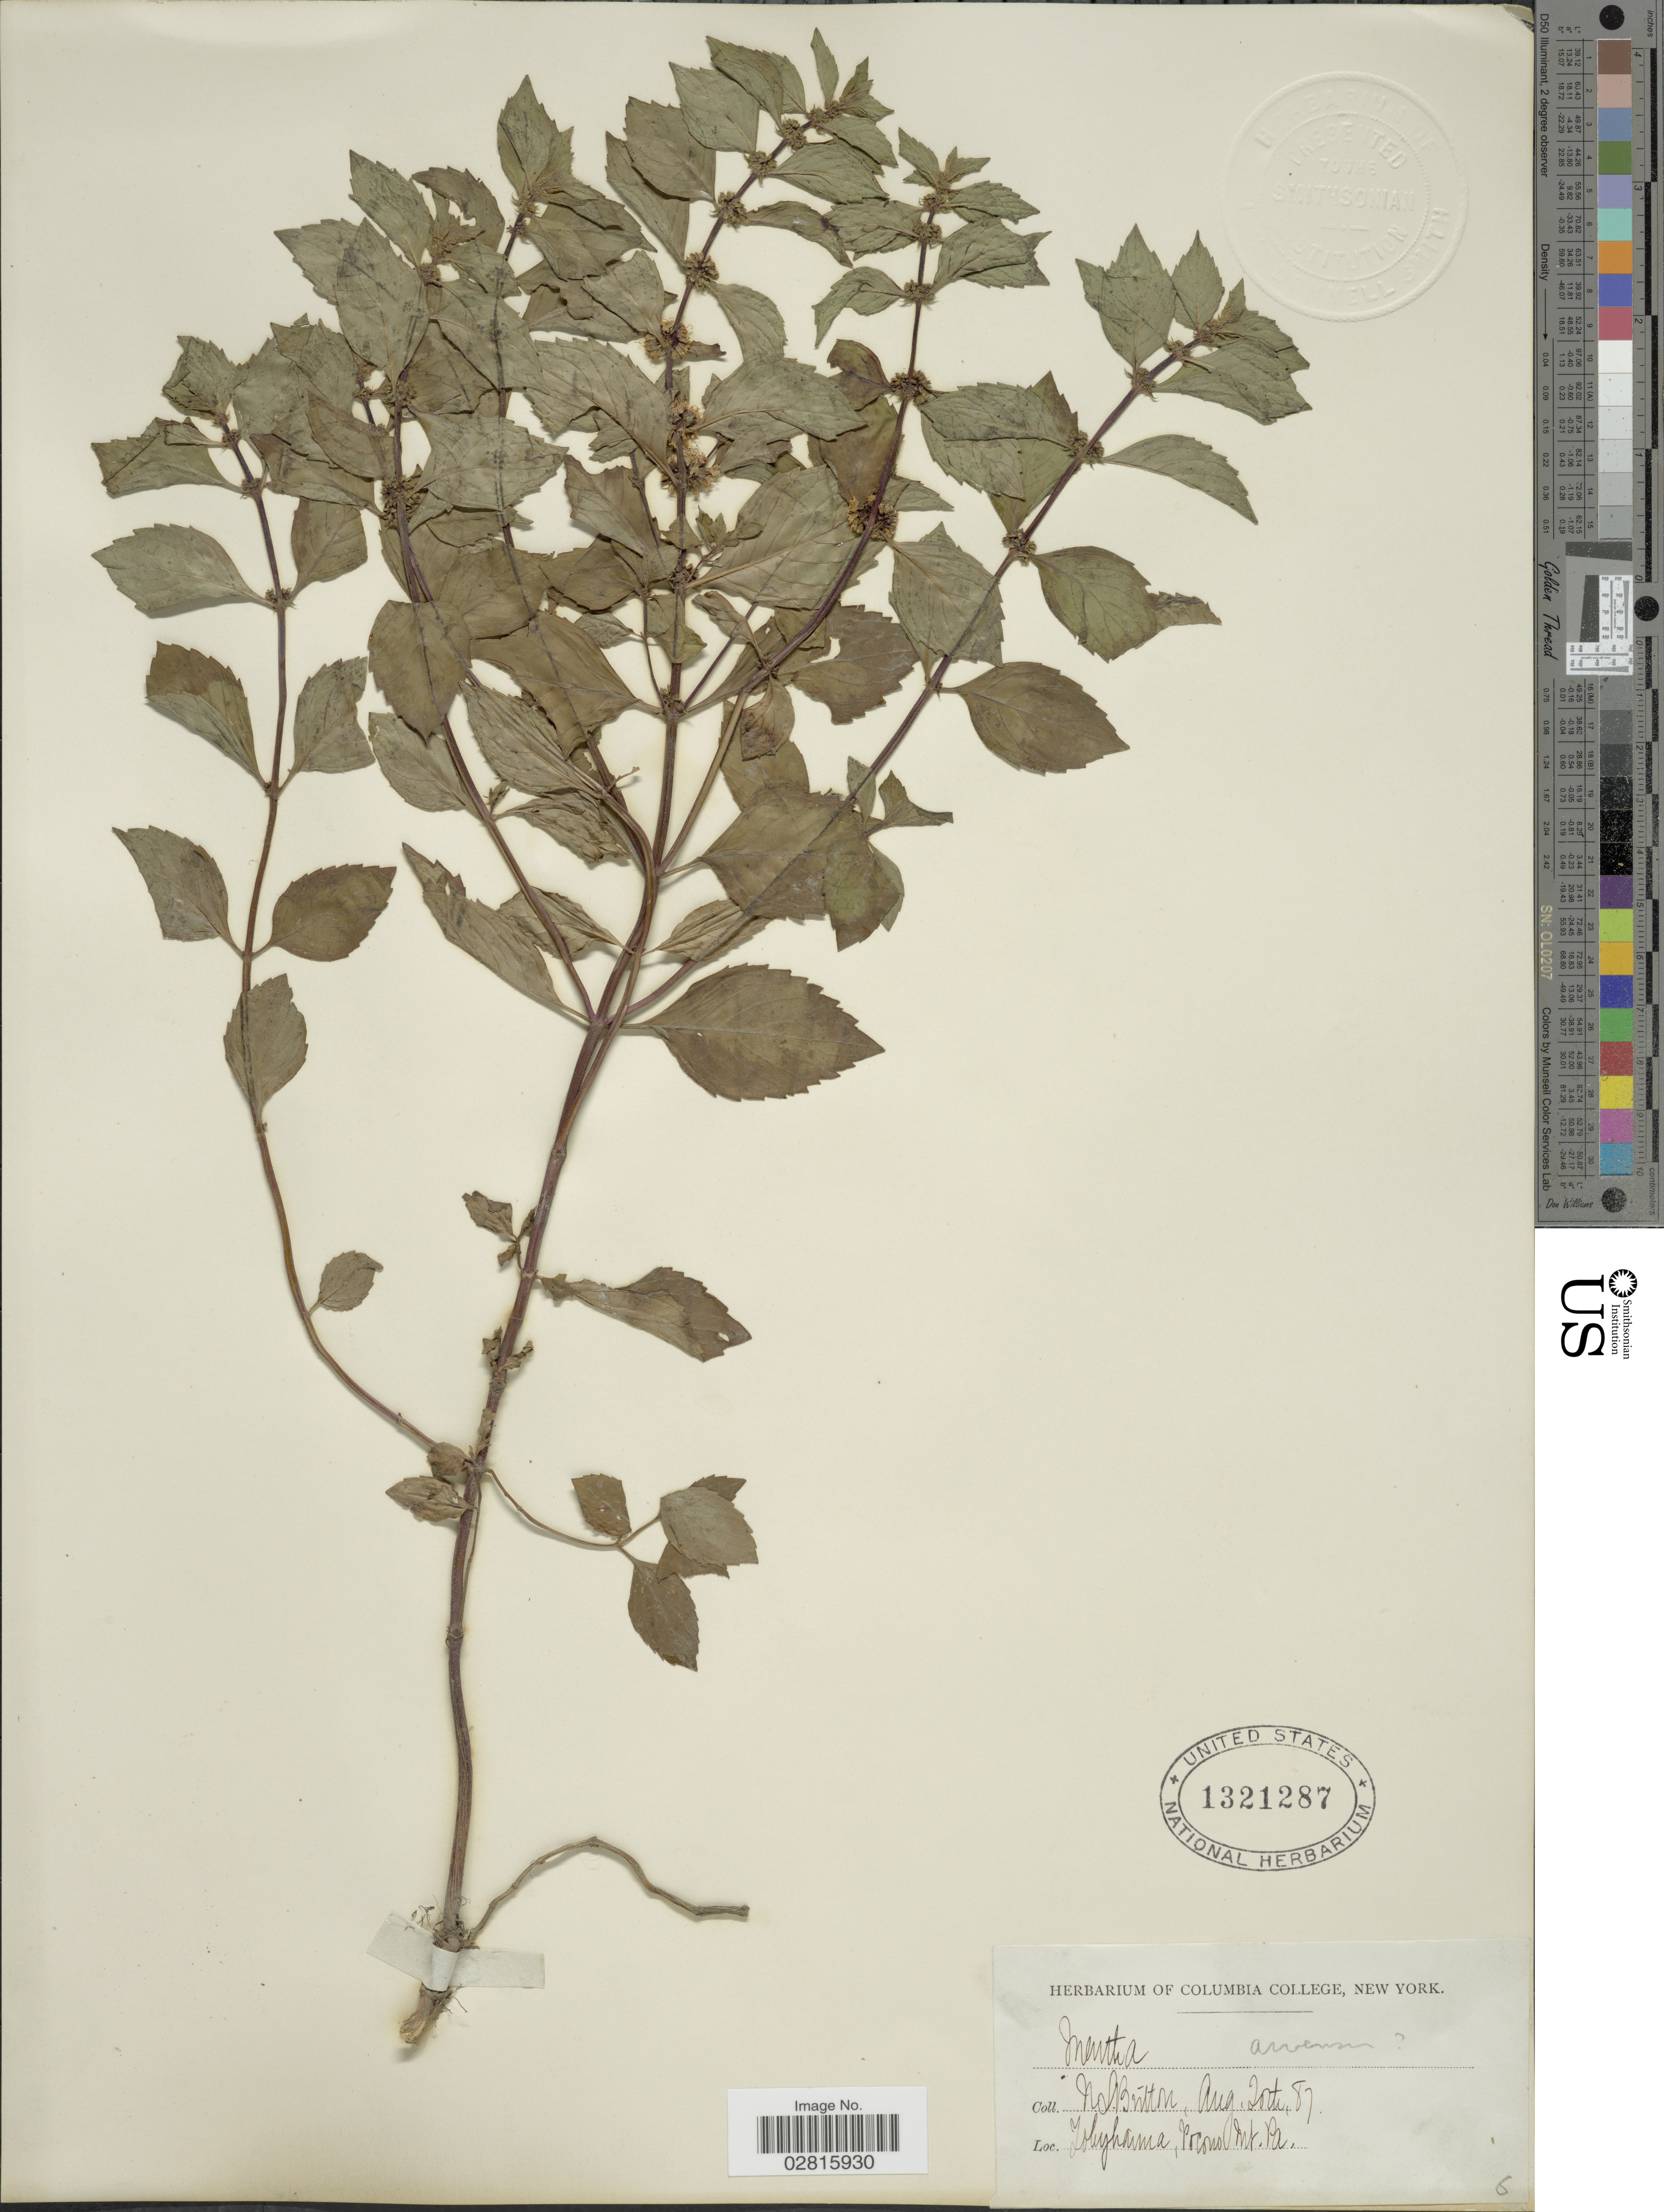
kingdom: Plantae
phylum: Tracheophyta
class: Magnoliopsida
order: Lamiales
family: Lamiaceae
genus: Mentha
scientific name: Mentha sp.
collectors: N. Britton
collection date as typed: Transcribed d/m/y: 20/8/87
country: United States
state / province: Pennsylvania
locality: Tobyhanna, Pocono Mt. Pa.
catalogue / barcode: US 1321287